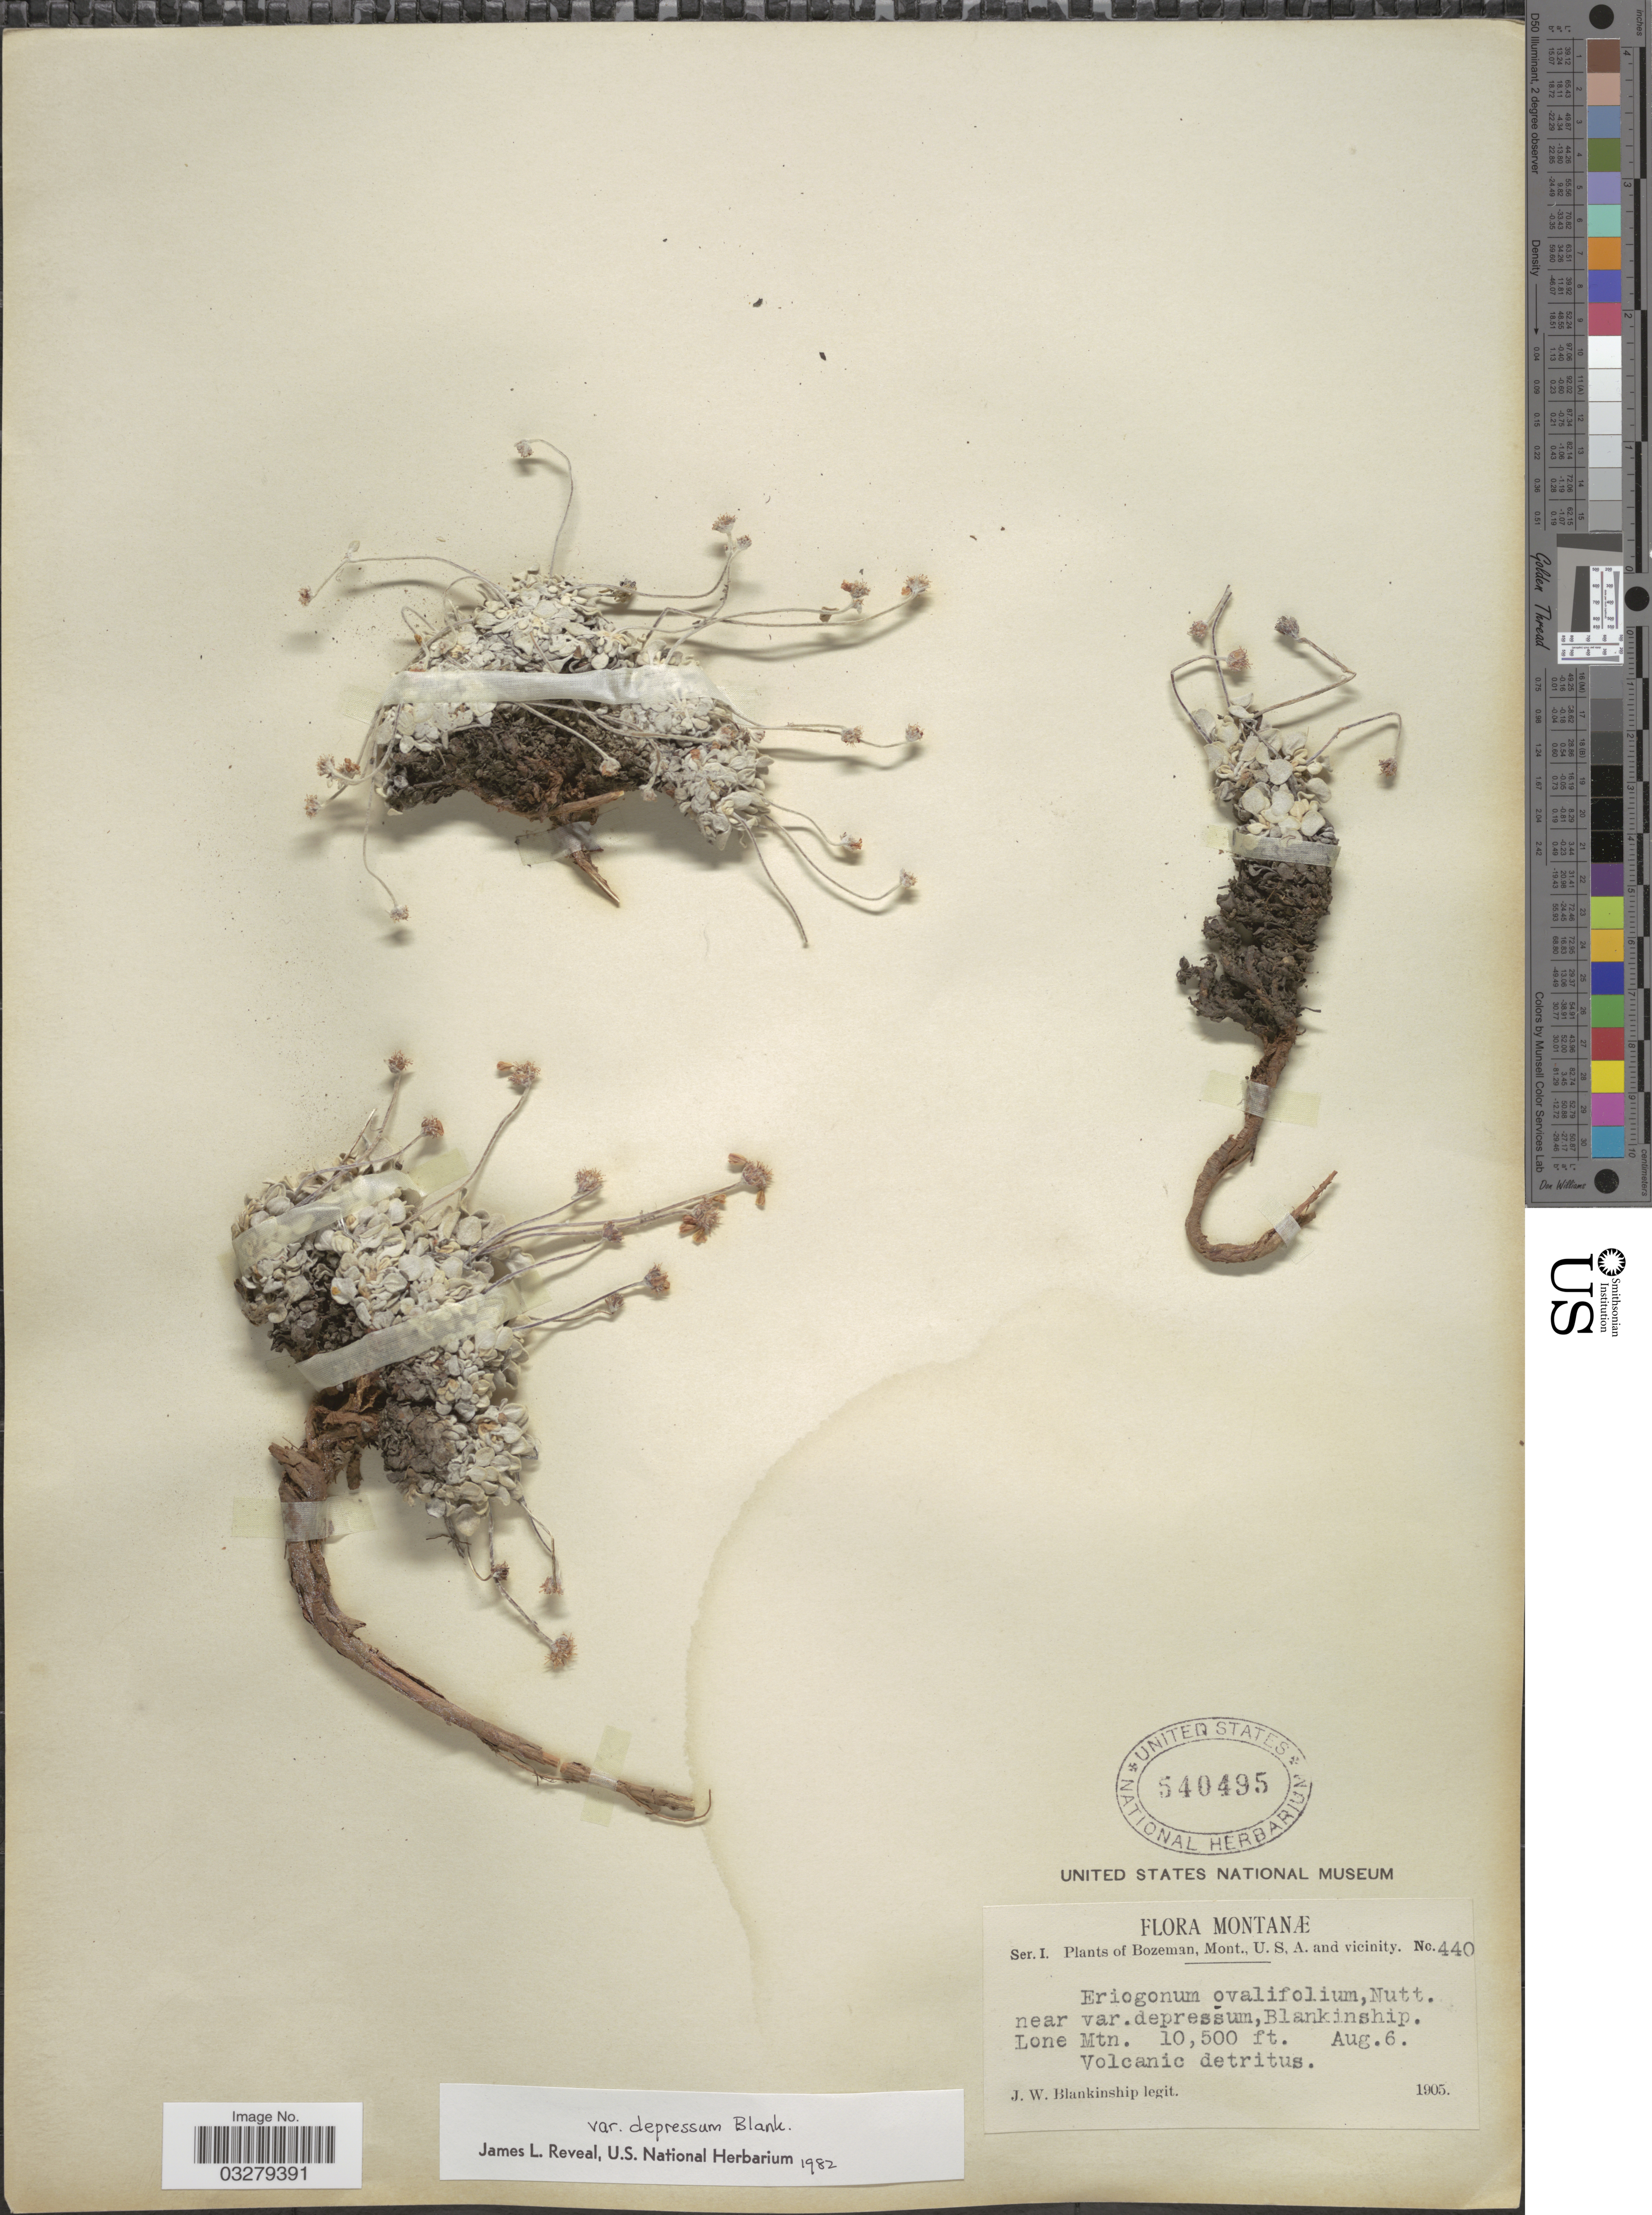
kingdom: Plantae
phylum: Tracheophyta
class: Magnoliopsida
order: Caryophyllales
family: Polygonaceae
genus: Eriogonum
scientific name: Eriogonum ovalifolium var. depressum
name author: Blank.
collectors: J. W. Blankinship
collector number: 440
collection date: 1905-08-06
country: United States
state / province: Montana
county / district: Gallatin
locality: Bozeman, Mont., U.S.A. and vicinity, Lone Mtn.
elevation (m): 3200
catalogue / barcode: US 540495